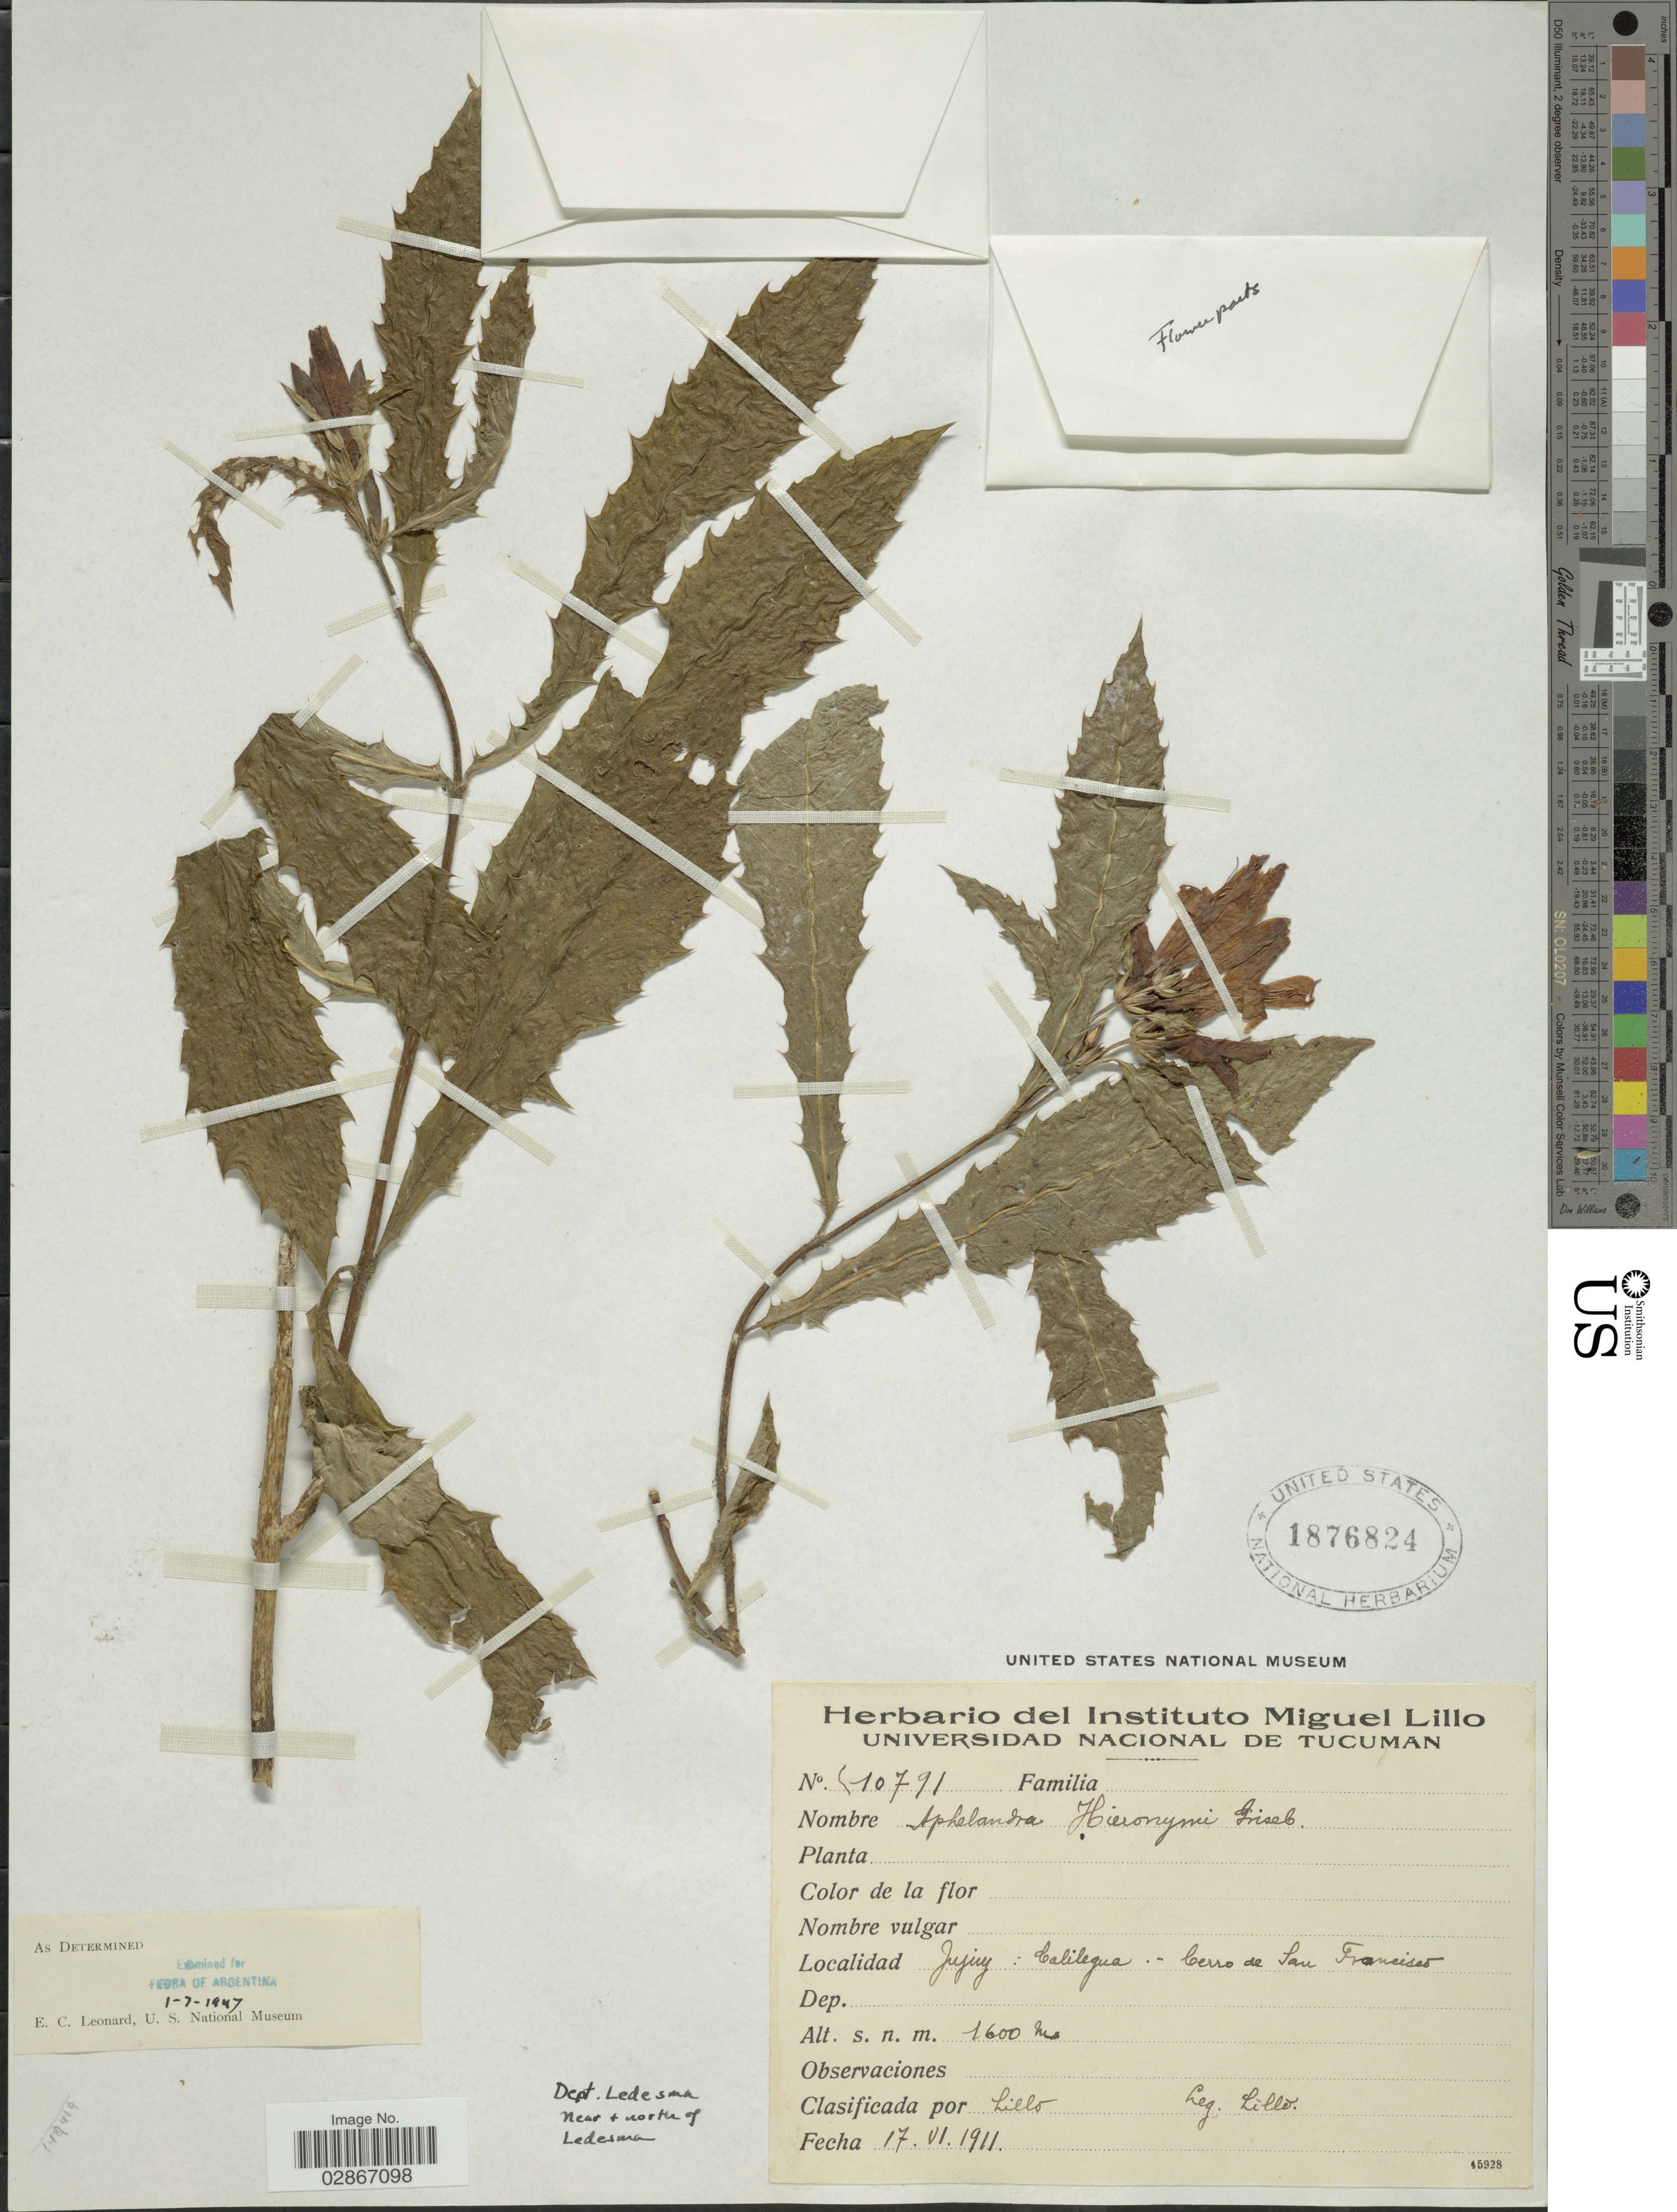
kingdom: Plantae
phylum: Tracheophyta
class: Magnoliopsida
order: Lamiales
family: Acanthaceae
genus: Aphelandra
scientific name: Aphelandra hieronymi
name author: Griseb.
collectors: M. Lillo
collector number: S10791*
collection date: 1911-06-17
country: Argentina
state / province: Jujuy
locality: Calilegua. - Cerro de San Francisco.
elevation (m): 1600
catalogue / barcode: US 1876824